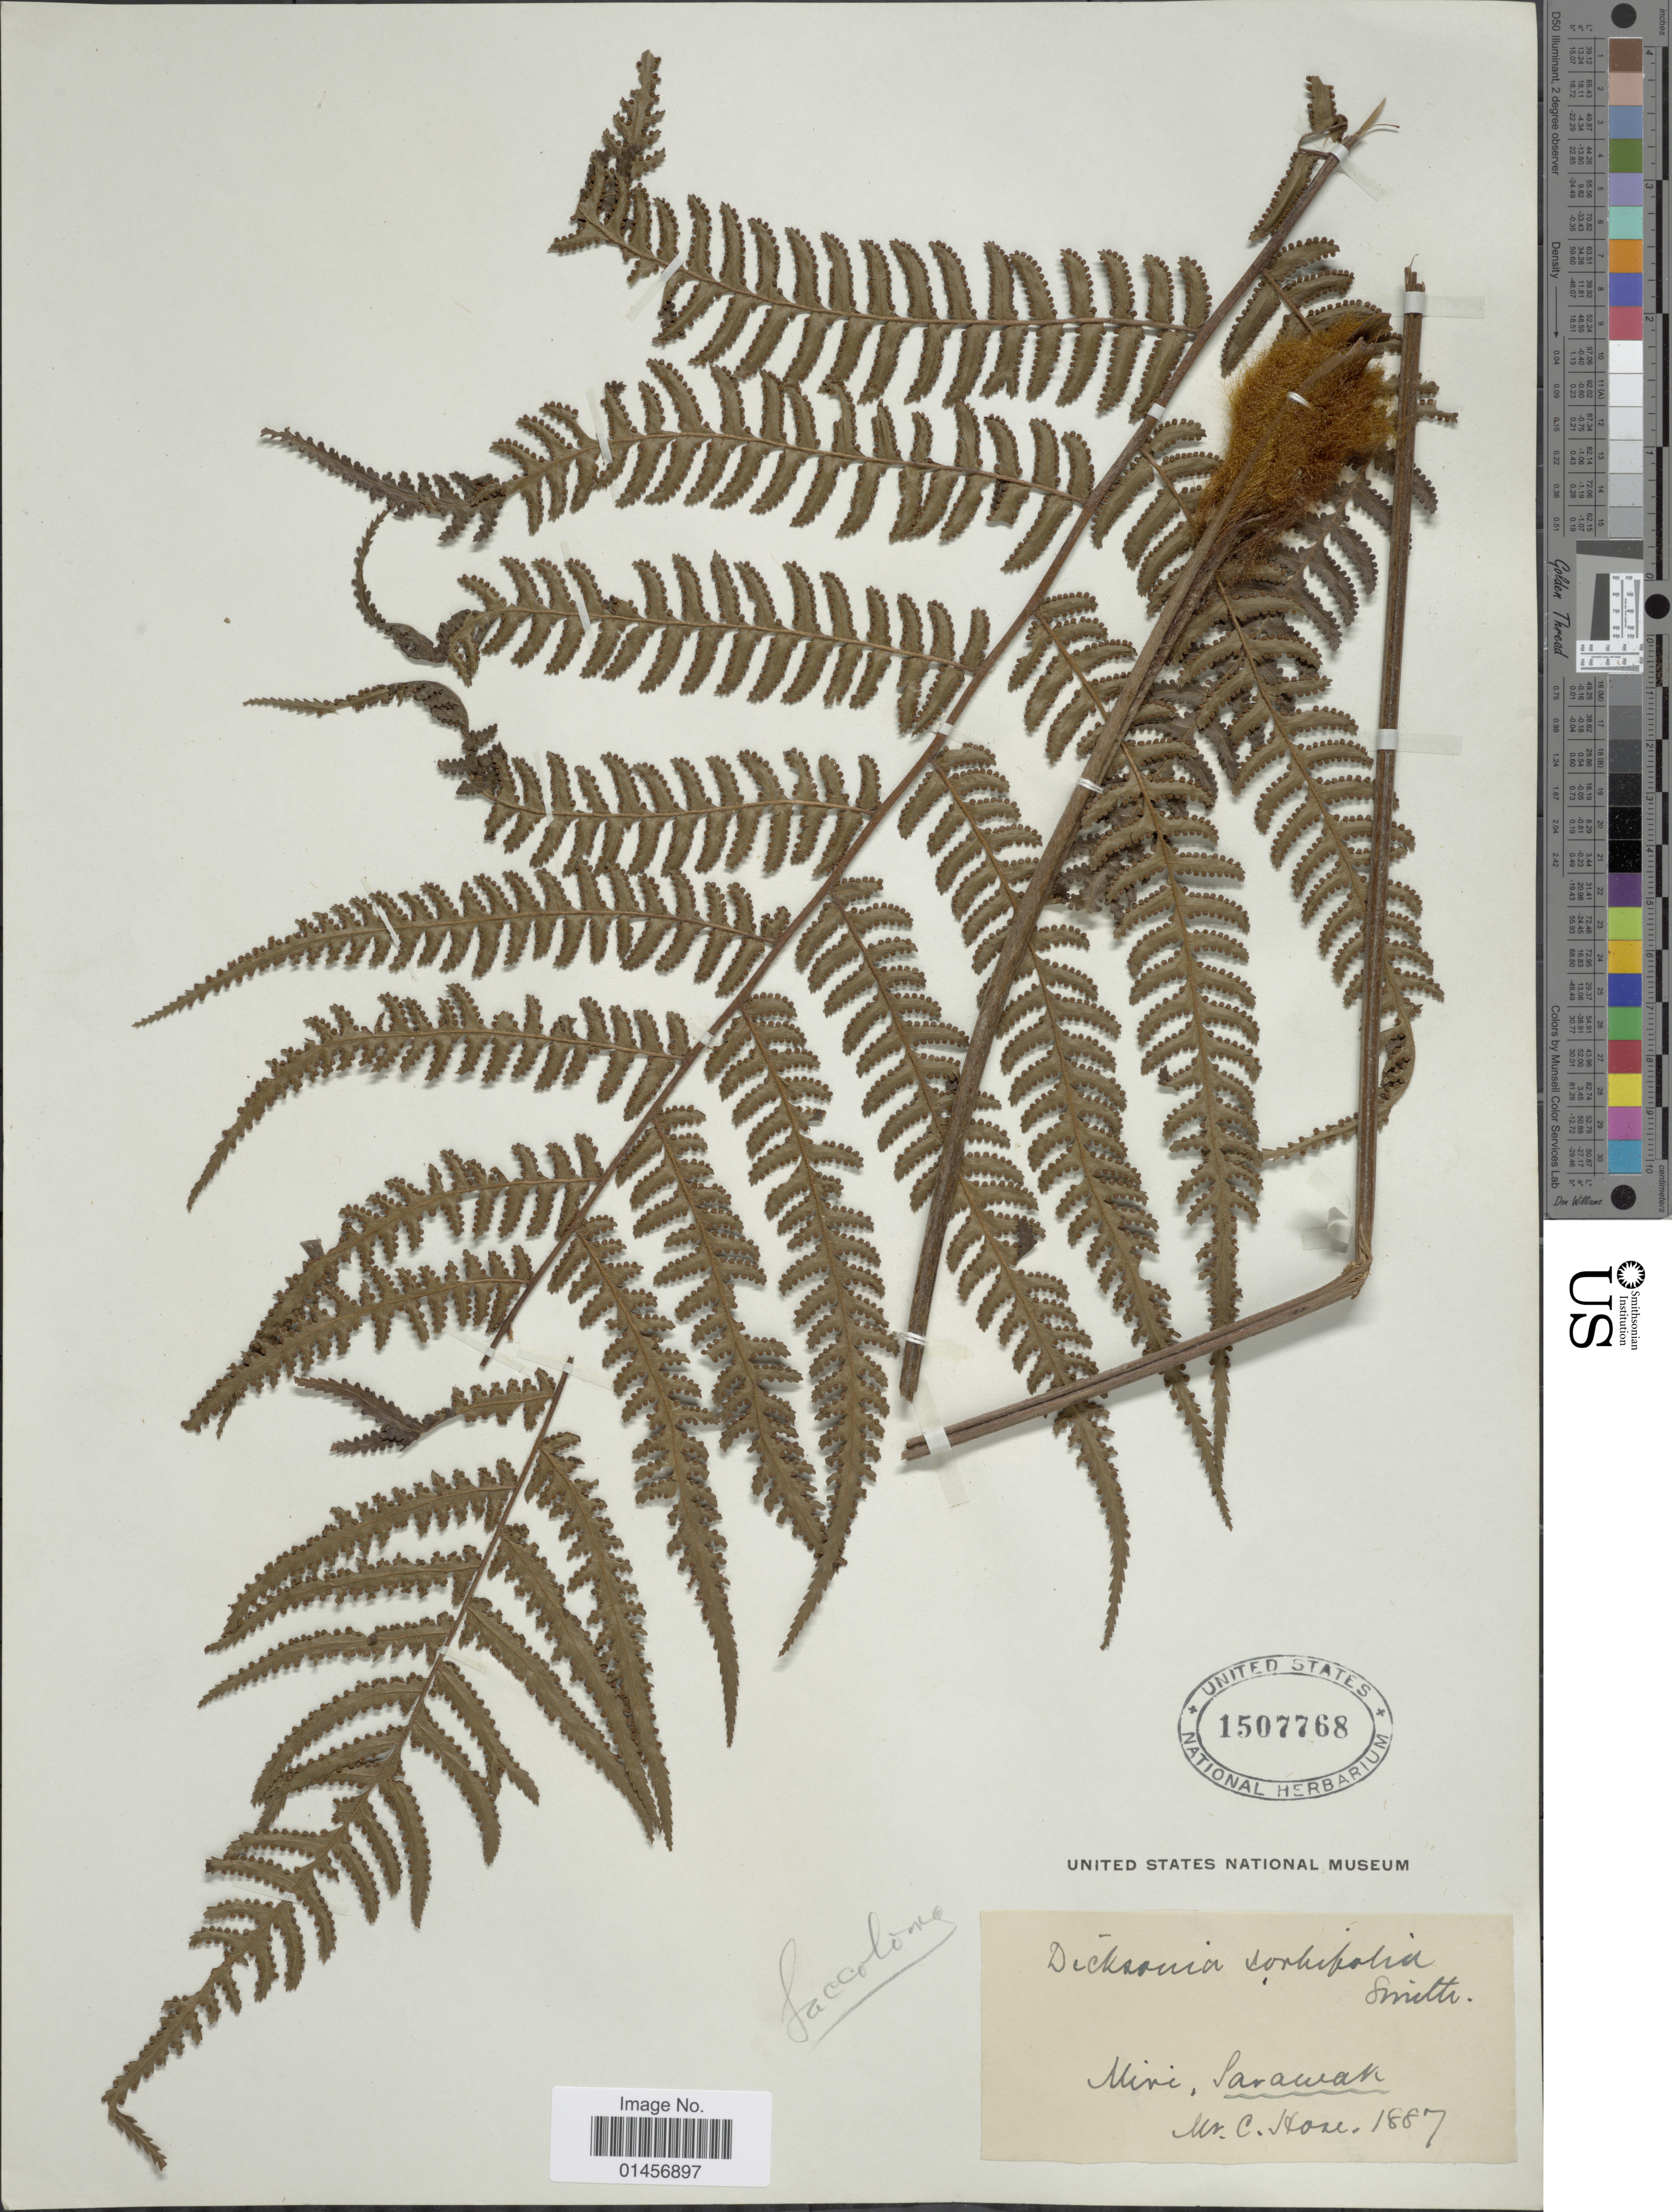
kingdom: Plantae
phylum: Tracheophyta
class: Polypodiopsida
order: Polypodiales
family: Cystodiaceae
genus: Cystodium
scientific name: Cystodium sorbifolium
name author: (J. Sm.) J. Sm.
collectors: C. Hose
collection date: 1887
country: Malaysia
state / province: Sarawak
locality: Mini, Sarawak.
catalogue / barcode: US 1507768